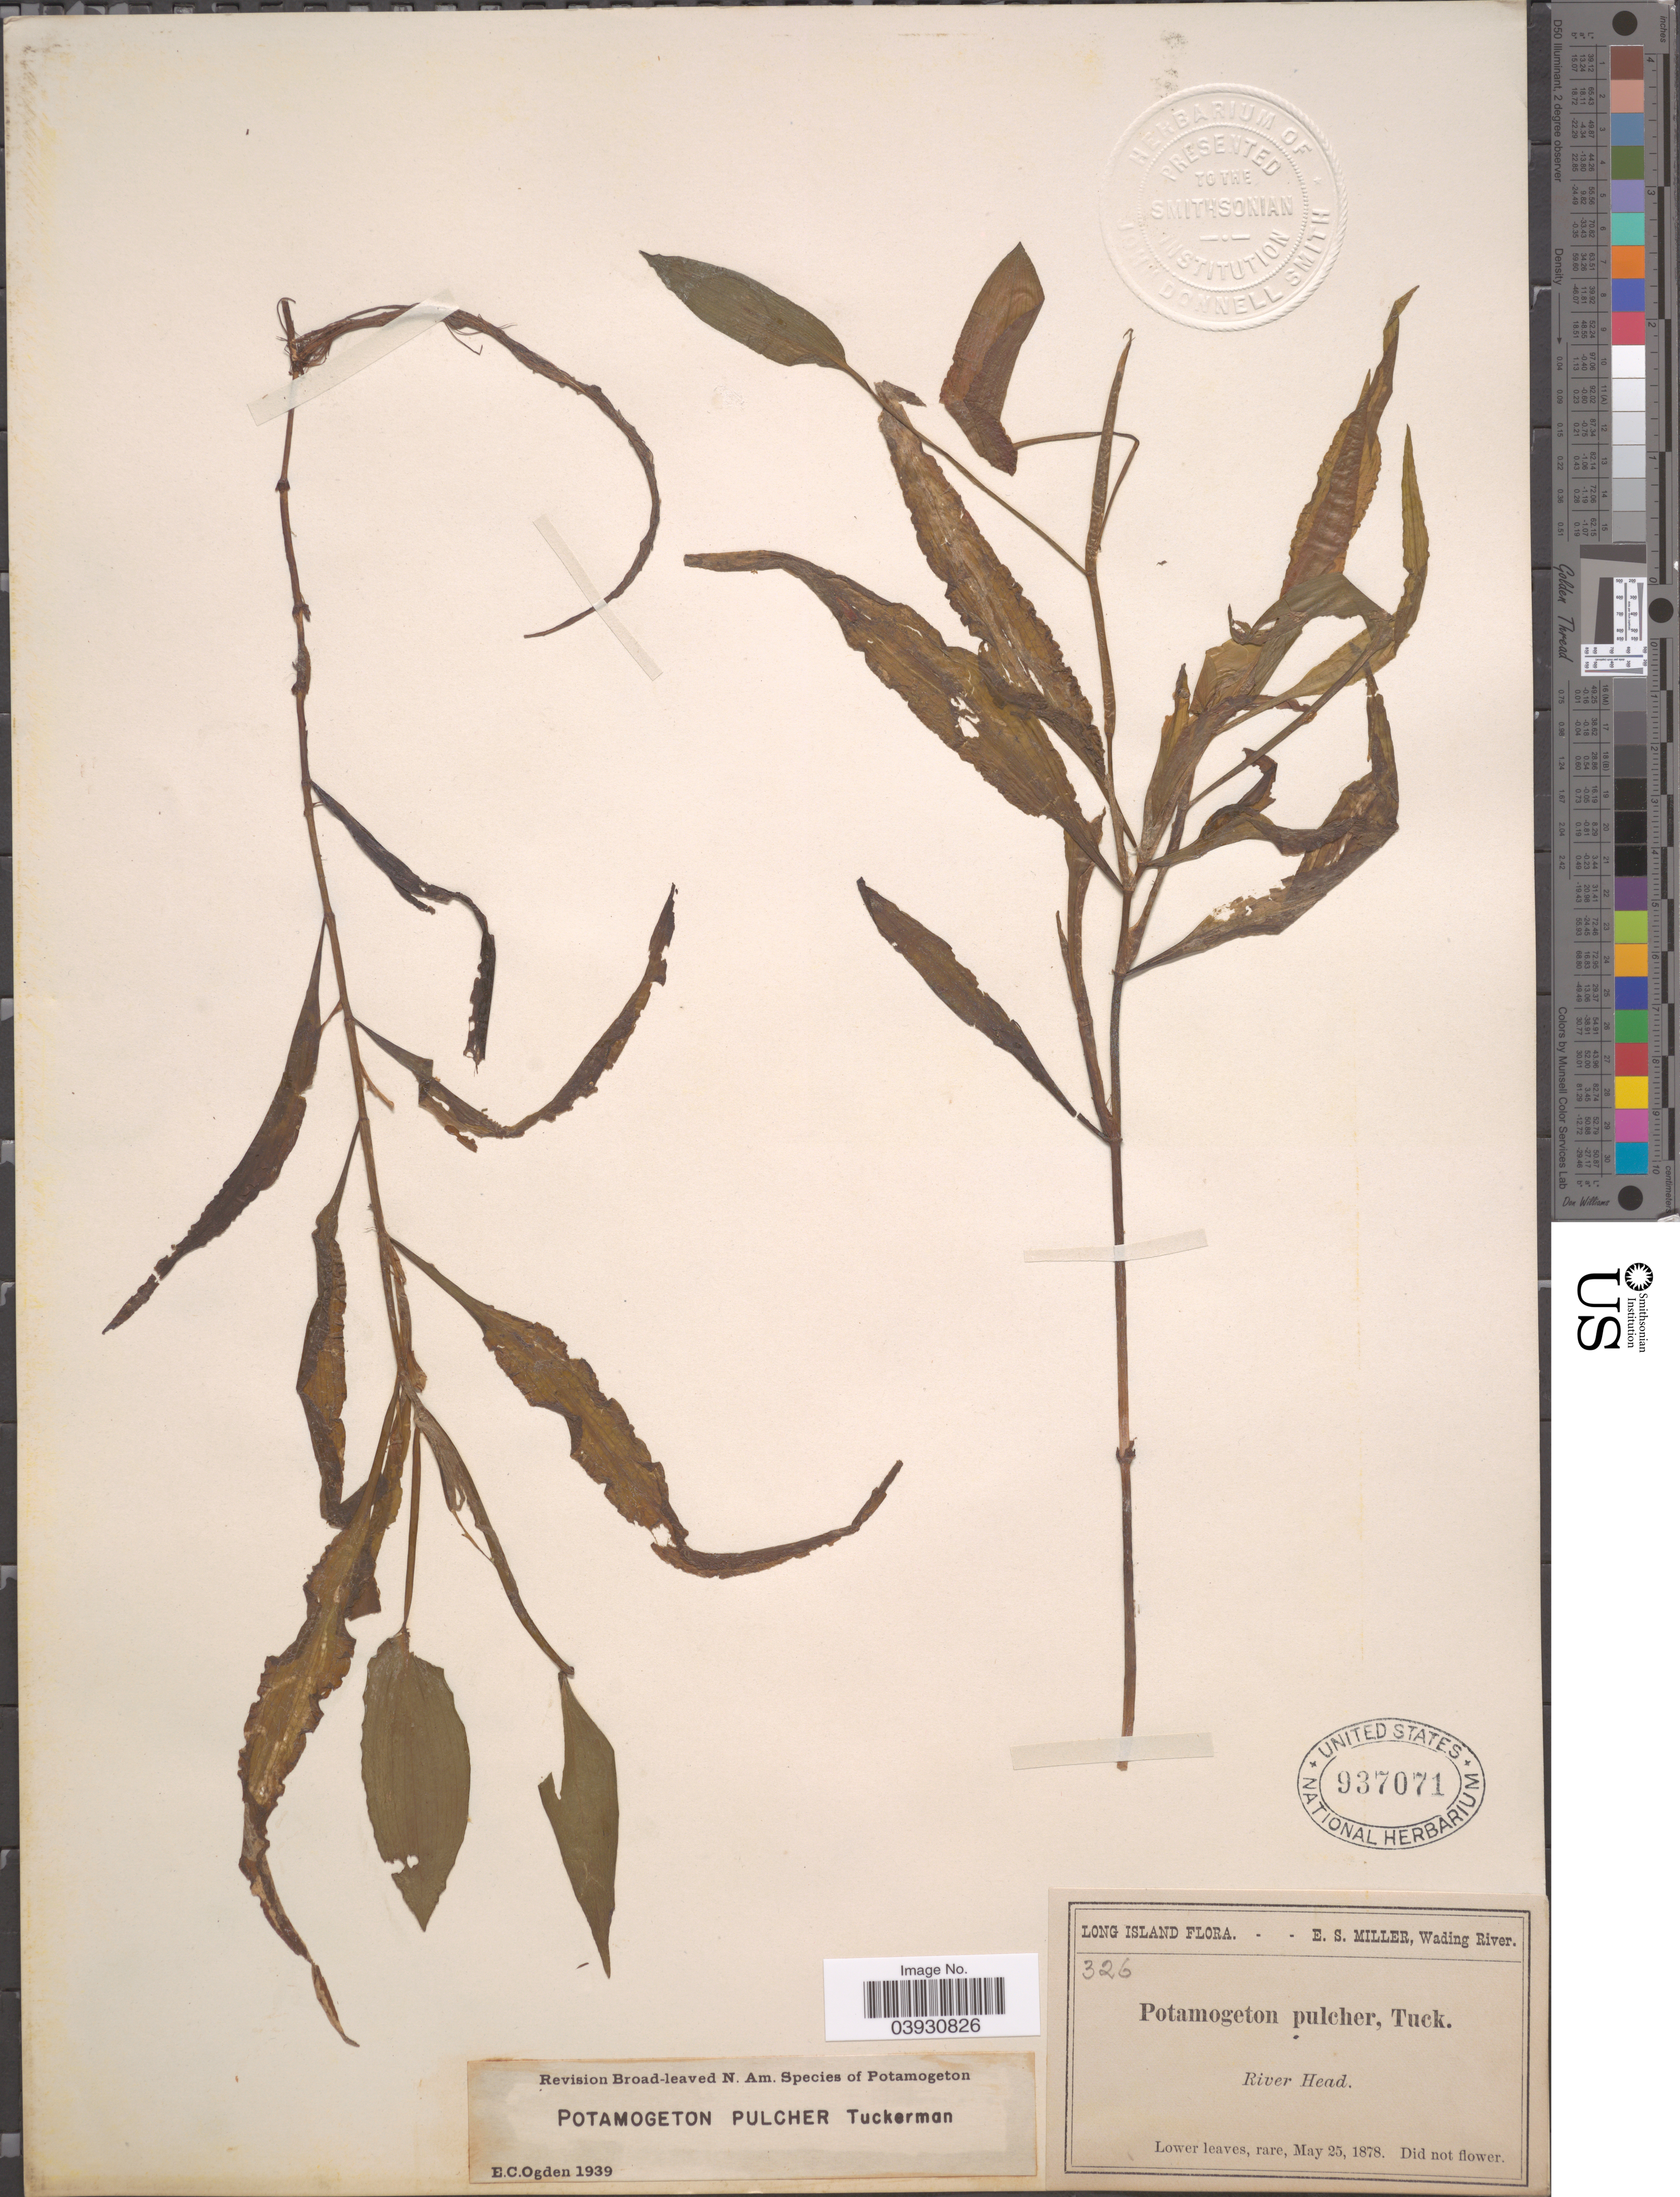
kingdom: Plantae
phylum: Tracheophyta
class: Liliopsida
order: Alismatales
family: Potamogetonaceae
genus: Potamogeton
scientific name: Potamogeton pulcher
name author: Tuck.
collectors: E. S. Miller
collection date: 1878-05-25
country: United States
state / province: New York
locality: Long Island. River Head.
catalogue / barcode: US 937071